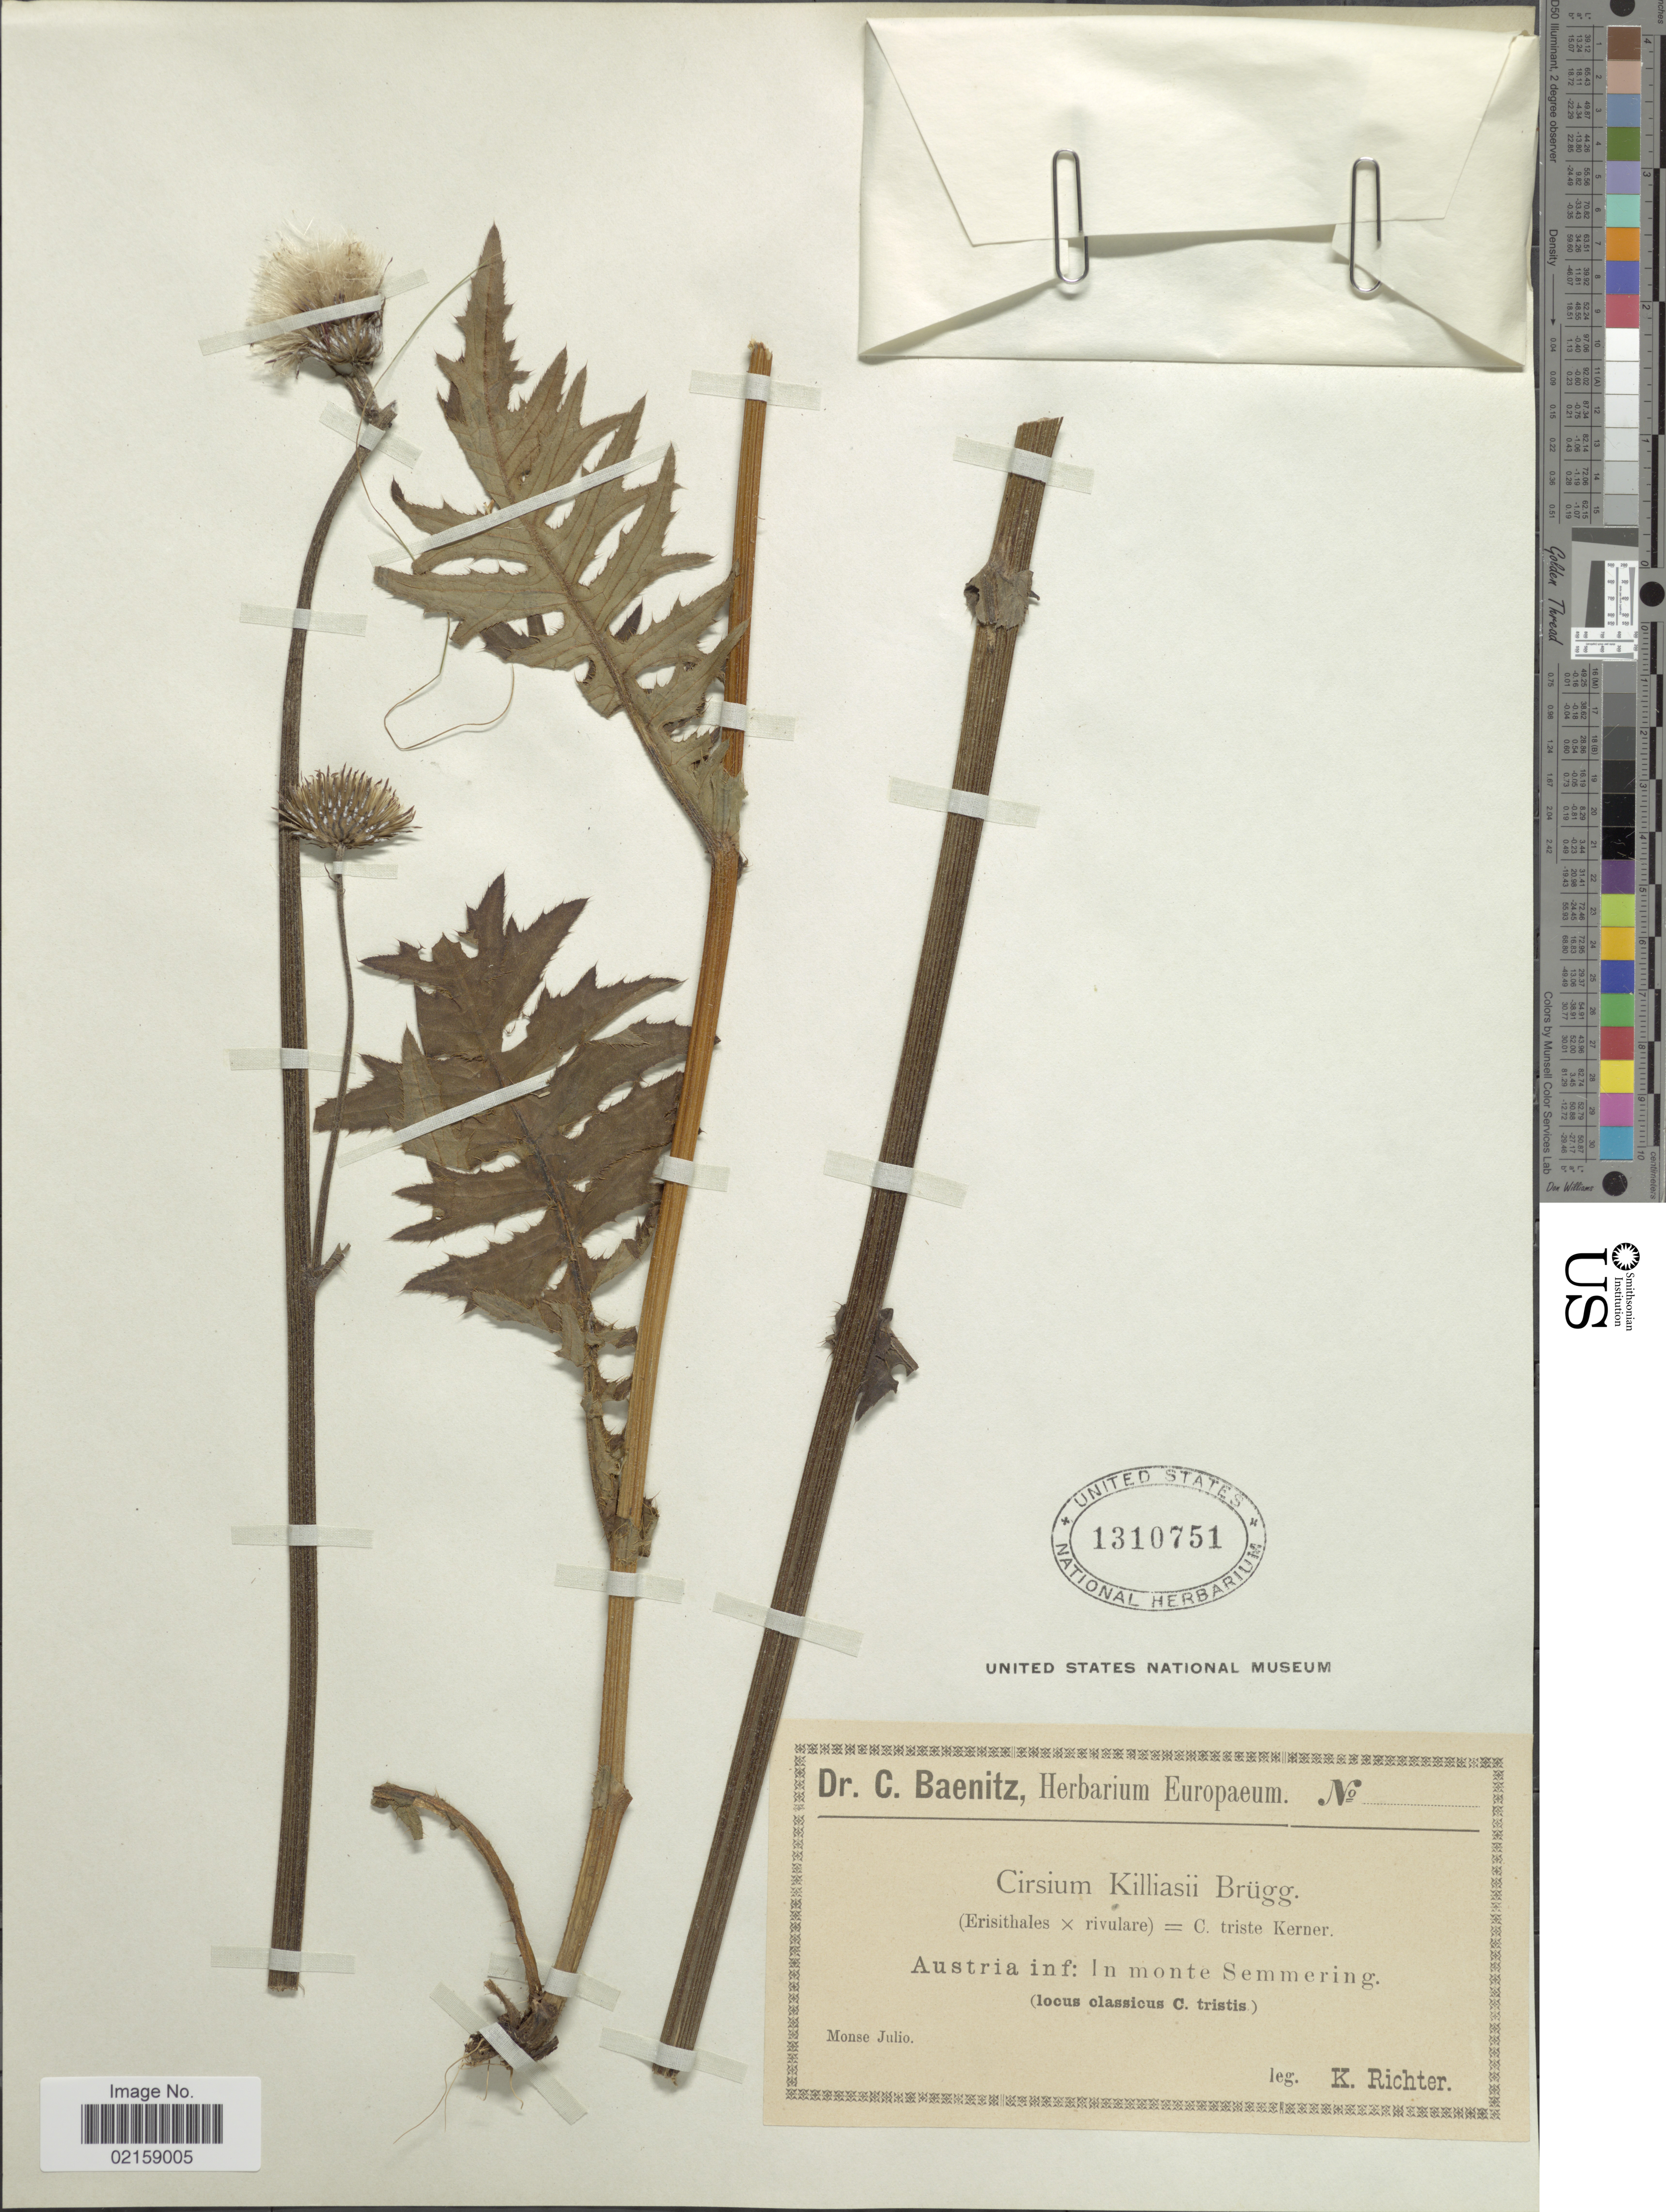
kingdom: Plantae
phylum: Tracheophyta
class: Magnoliopsida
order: Asterales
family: Asteraceae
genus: Cirsium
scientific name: Cirsium killiasii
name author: Brügger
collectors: K. Richter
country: Austria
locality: Austria inf: In monte Semmering.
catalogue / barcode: US 1310751